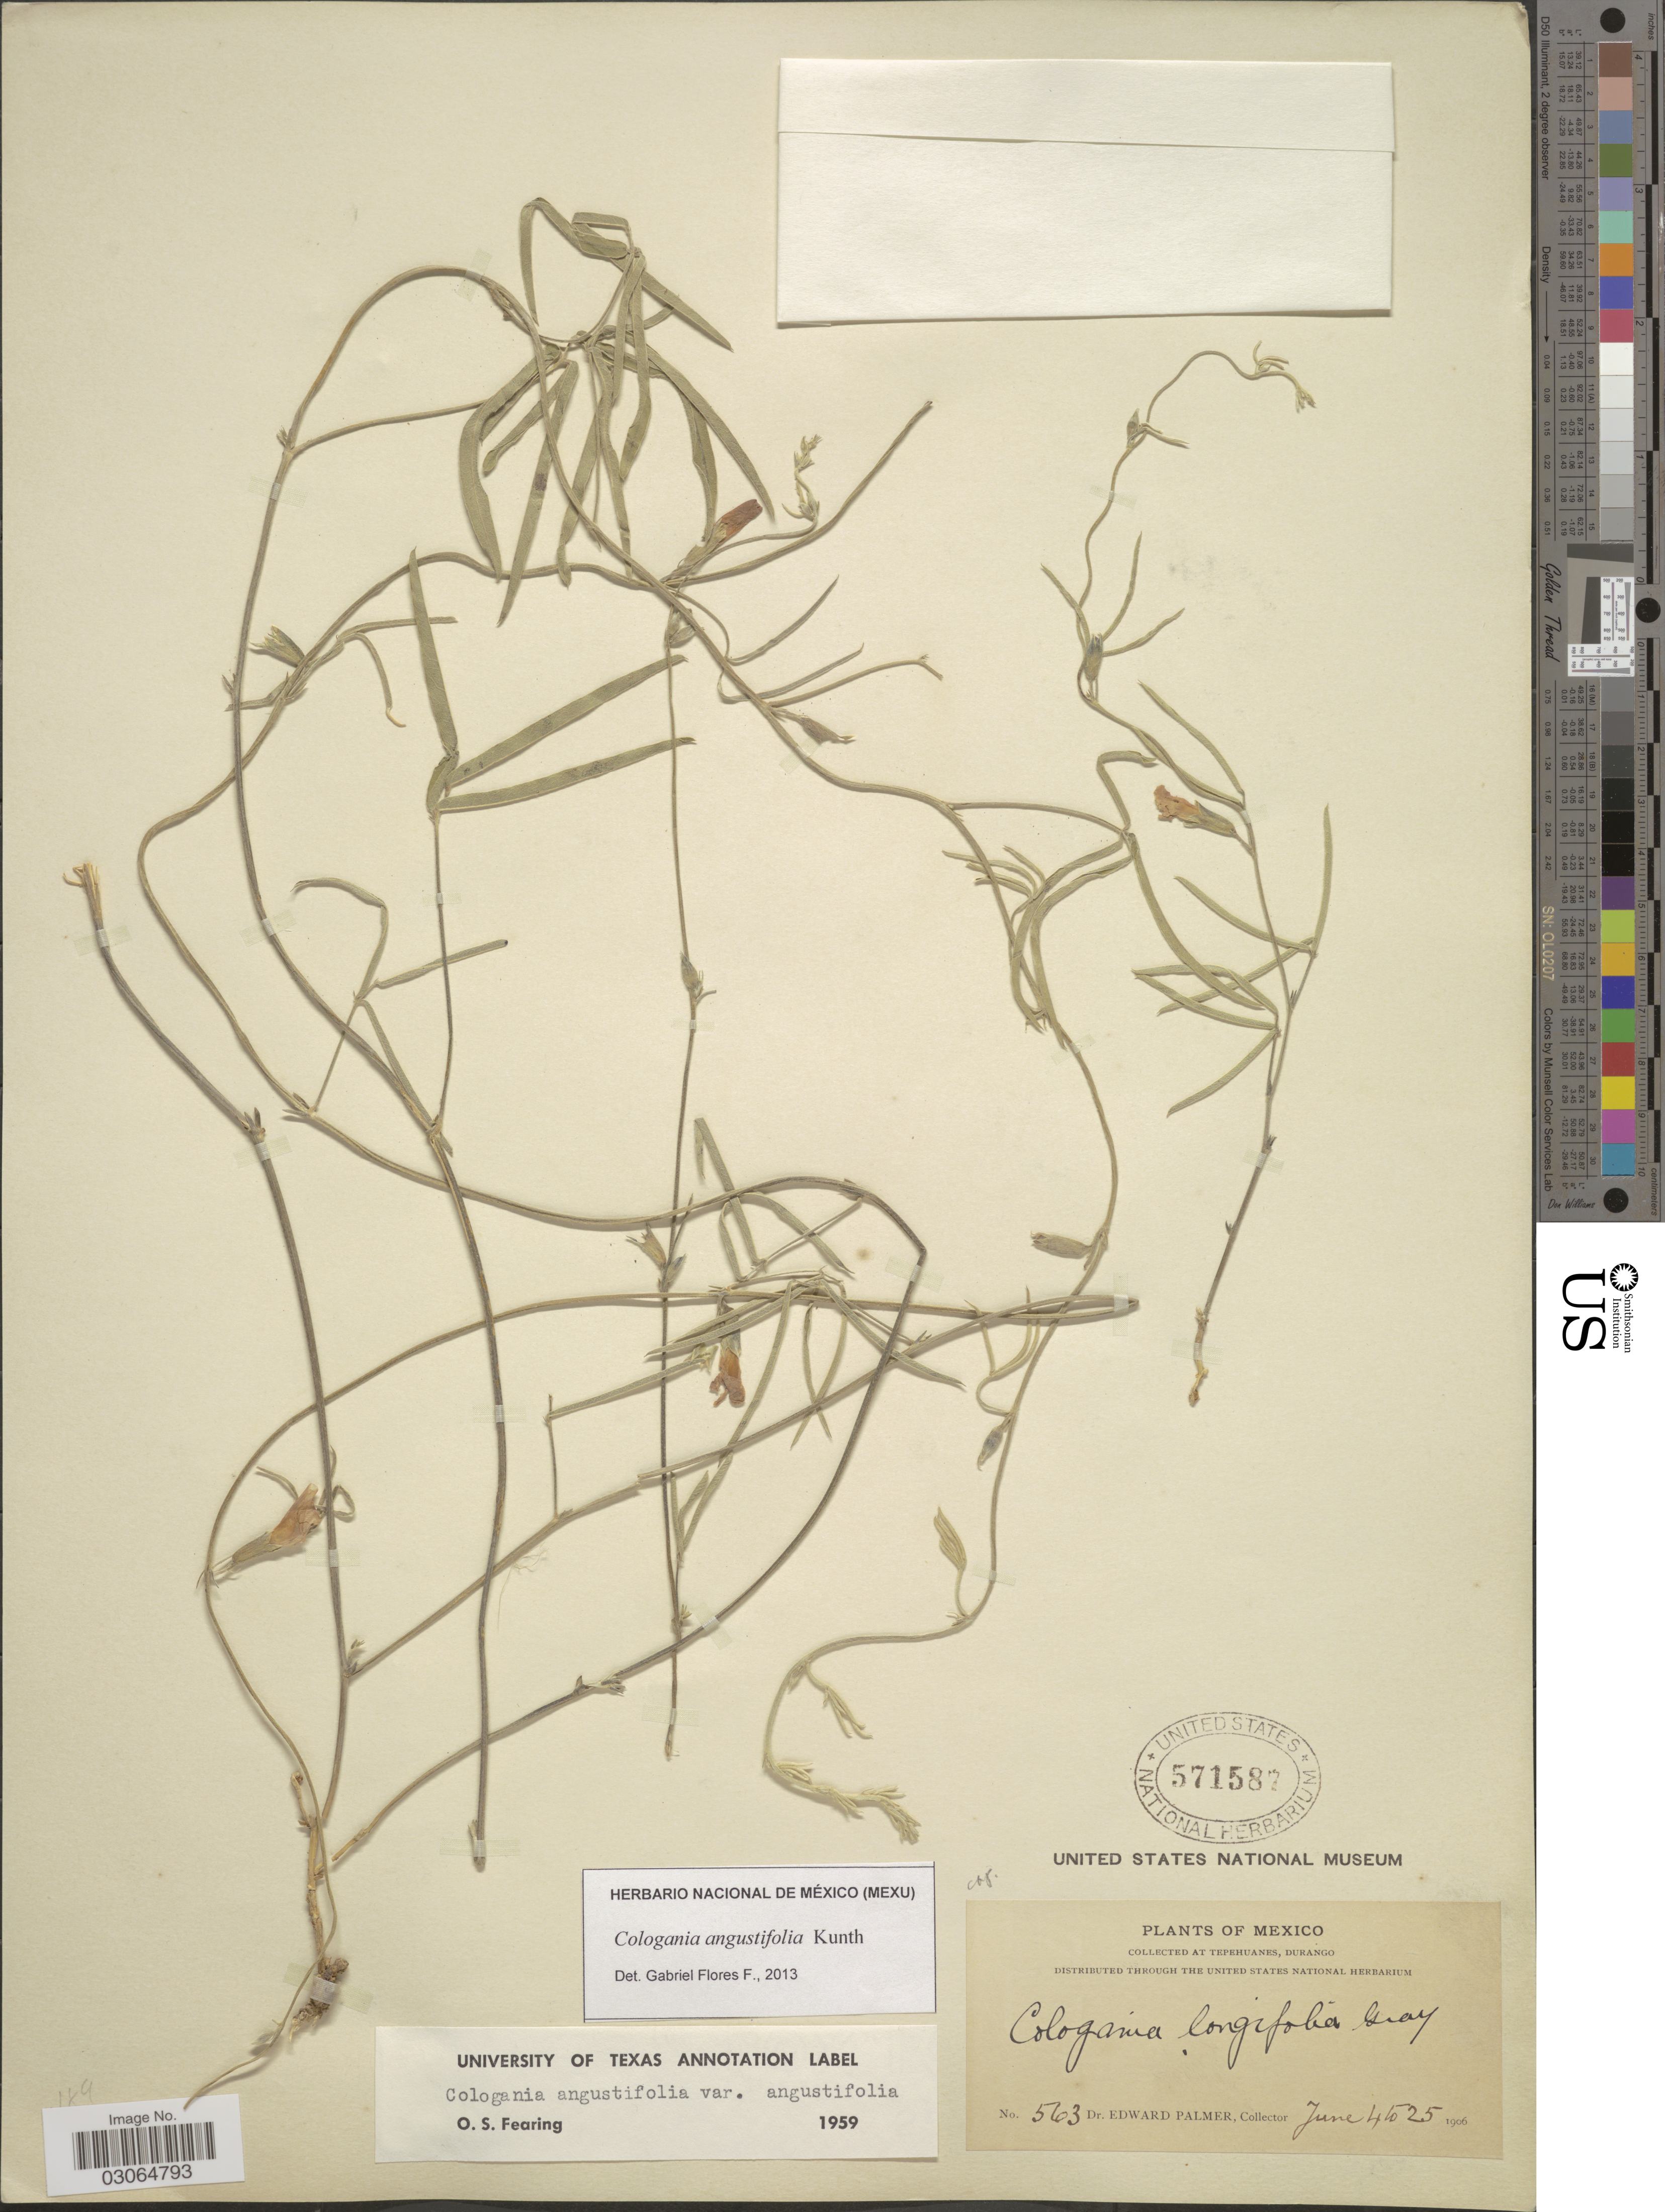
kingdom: Plantae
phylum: Tracheophyta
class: Magnoliopsida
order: Fabales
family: Fabaceae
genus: Cologania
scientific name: Cologania angustifolia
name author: Kunth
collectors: E. Palmer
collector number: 563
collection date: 1906-06-04/1906-06-25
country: Mexico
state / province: Durango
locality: Tepehuanes.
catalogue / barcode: US 571587